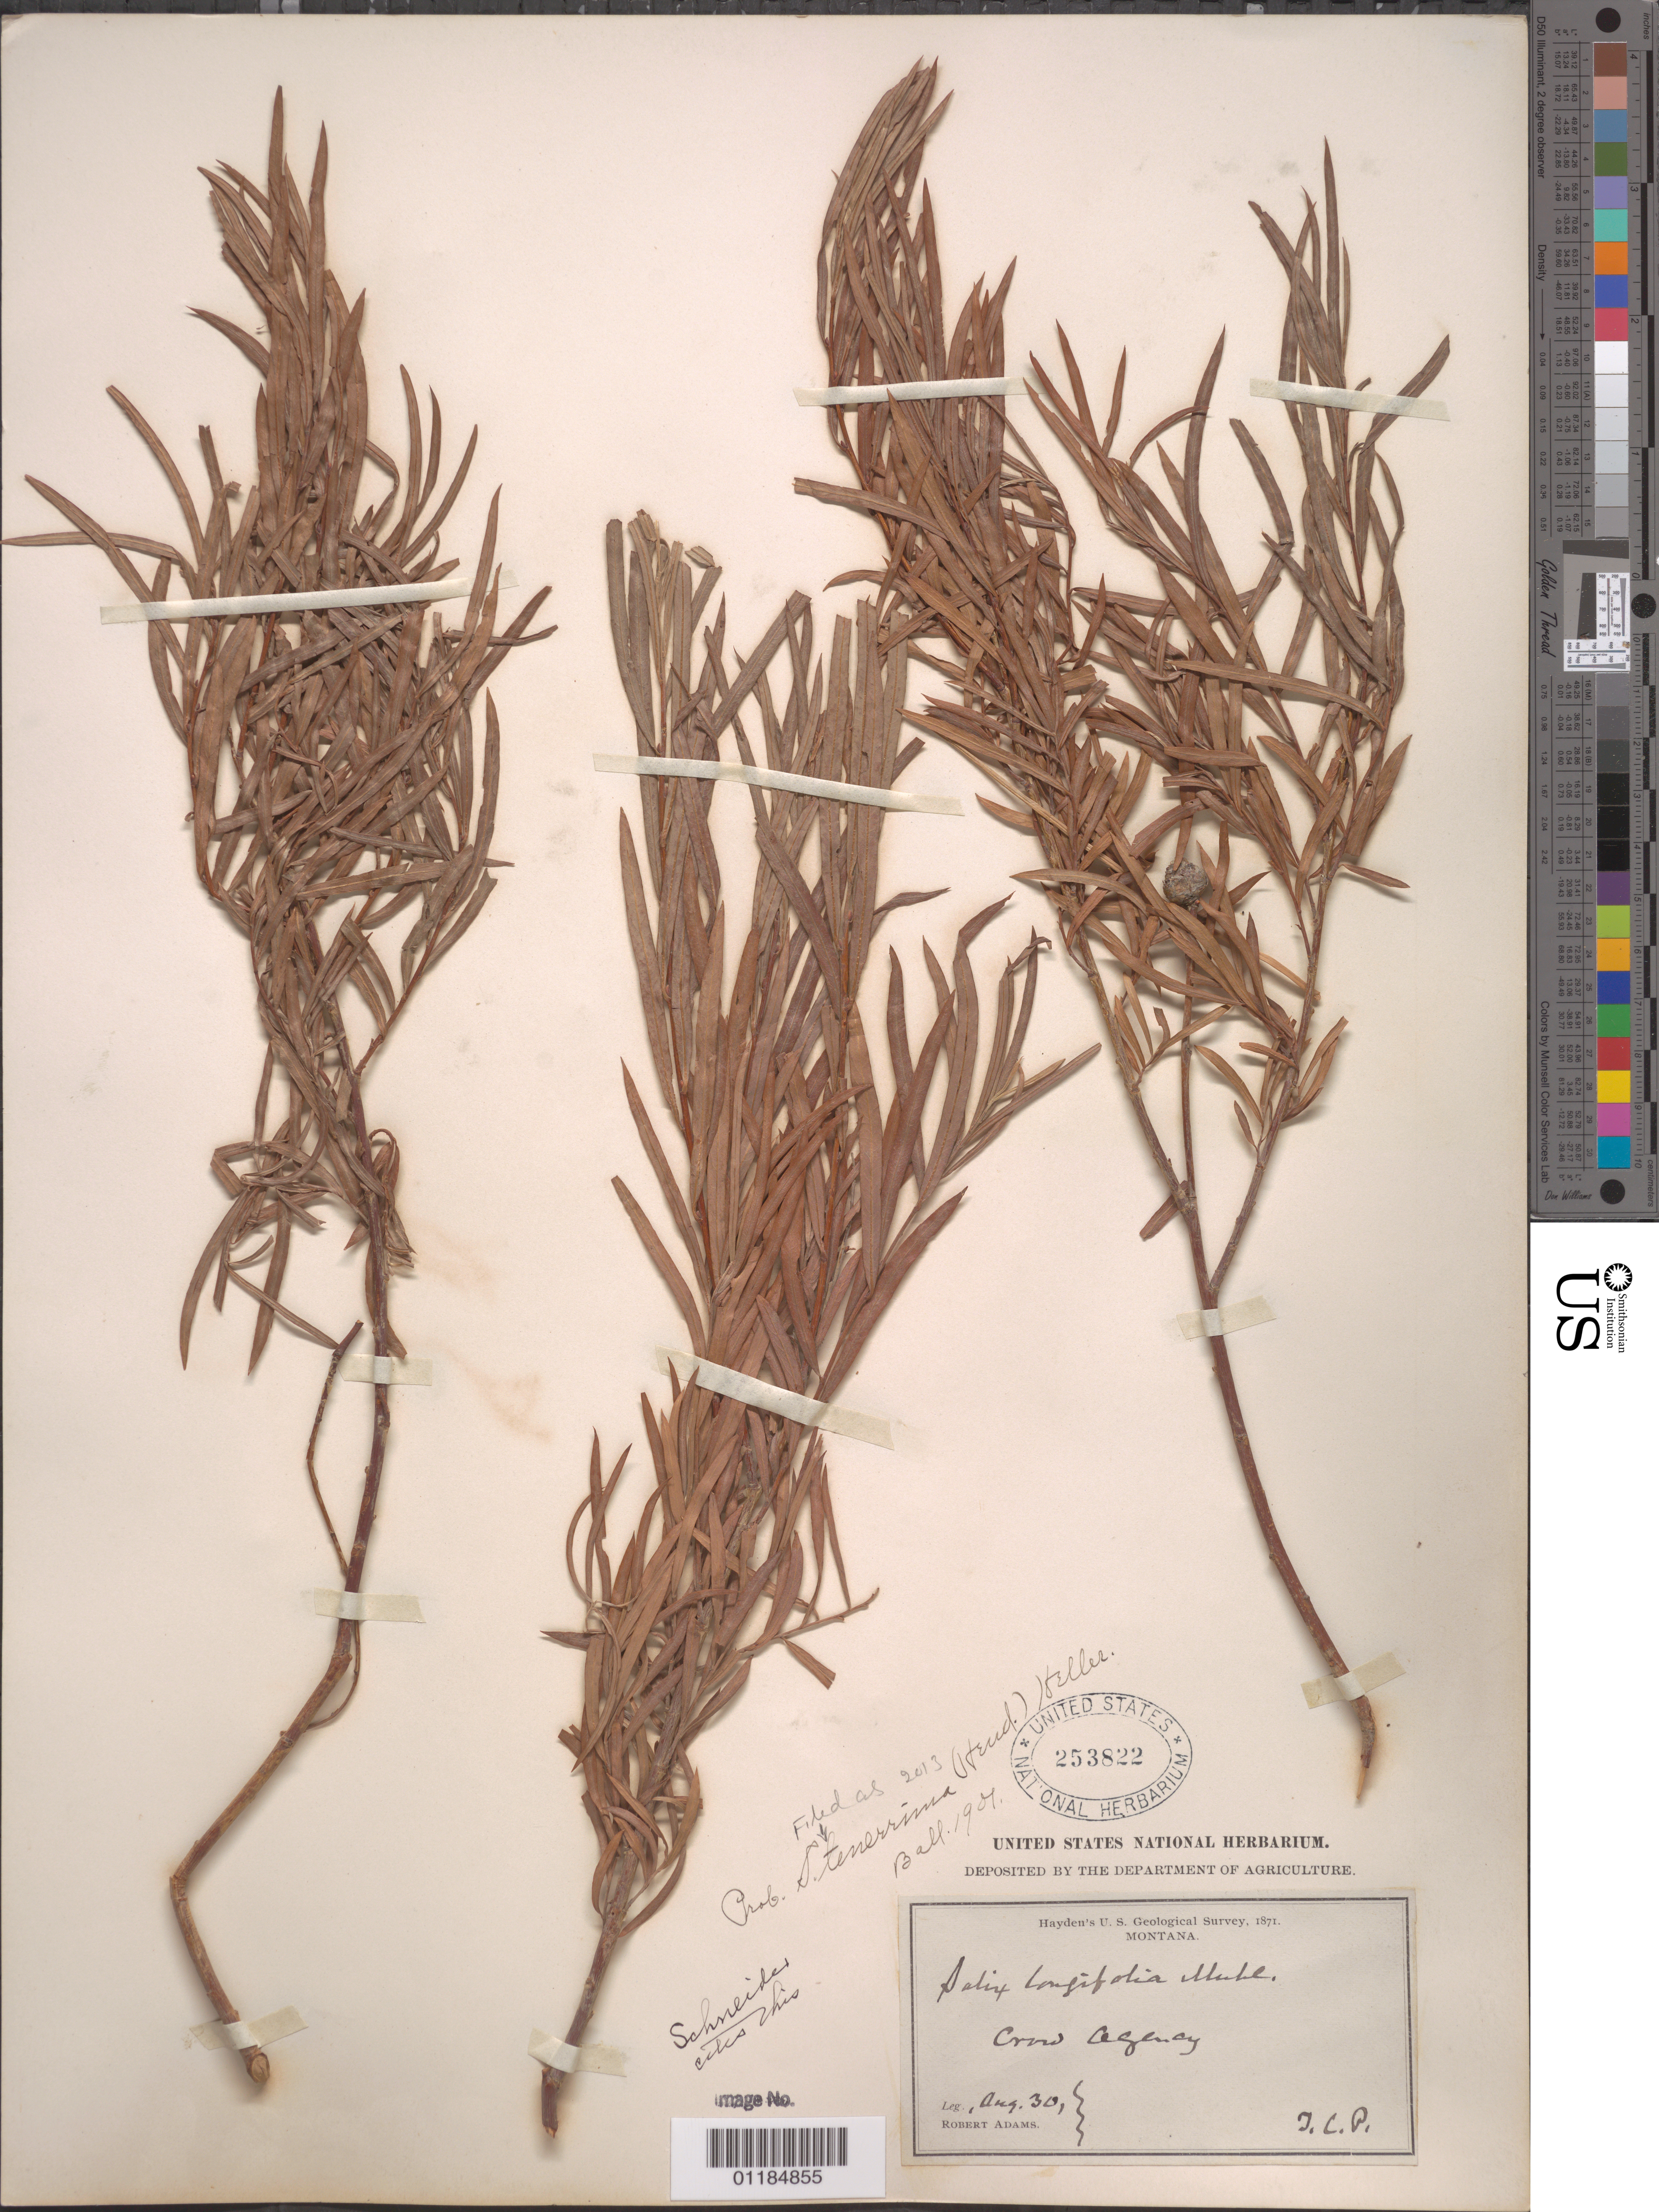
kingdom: Plantae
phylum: Tracheophyta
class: Magnoliopsida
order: Malpighiales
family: Salicaceae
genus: Salix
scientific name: Salix tenerrima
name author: (L.F. Hend.) A. Heller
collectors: R. Adams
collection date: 1871-08-30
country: United States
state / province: Montana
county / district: Big Horn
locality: Crow Agency.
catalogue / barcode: US 253822